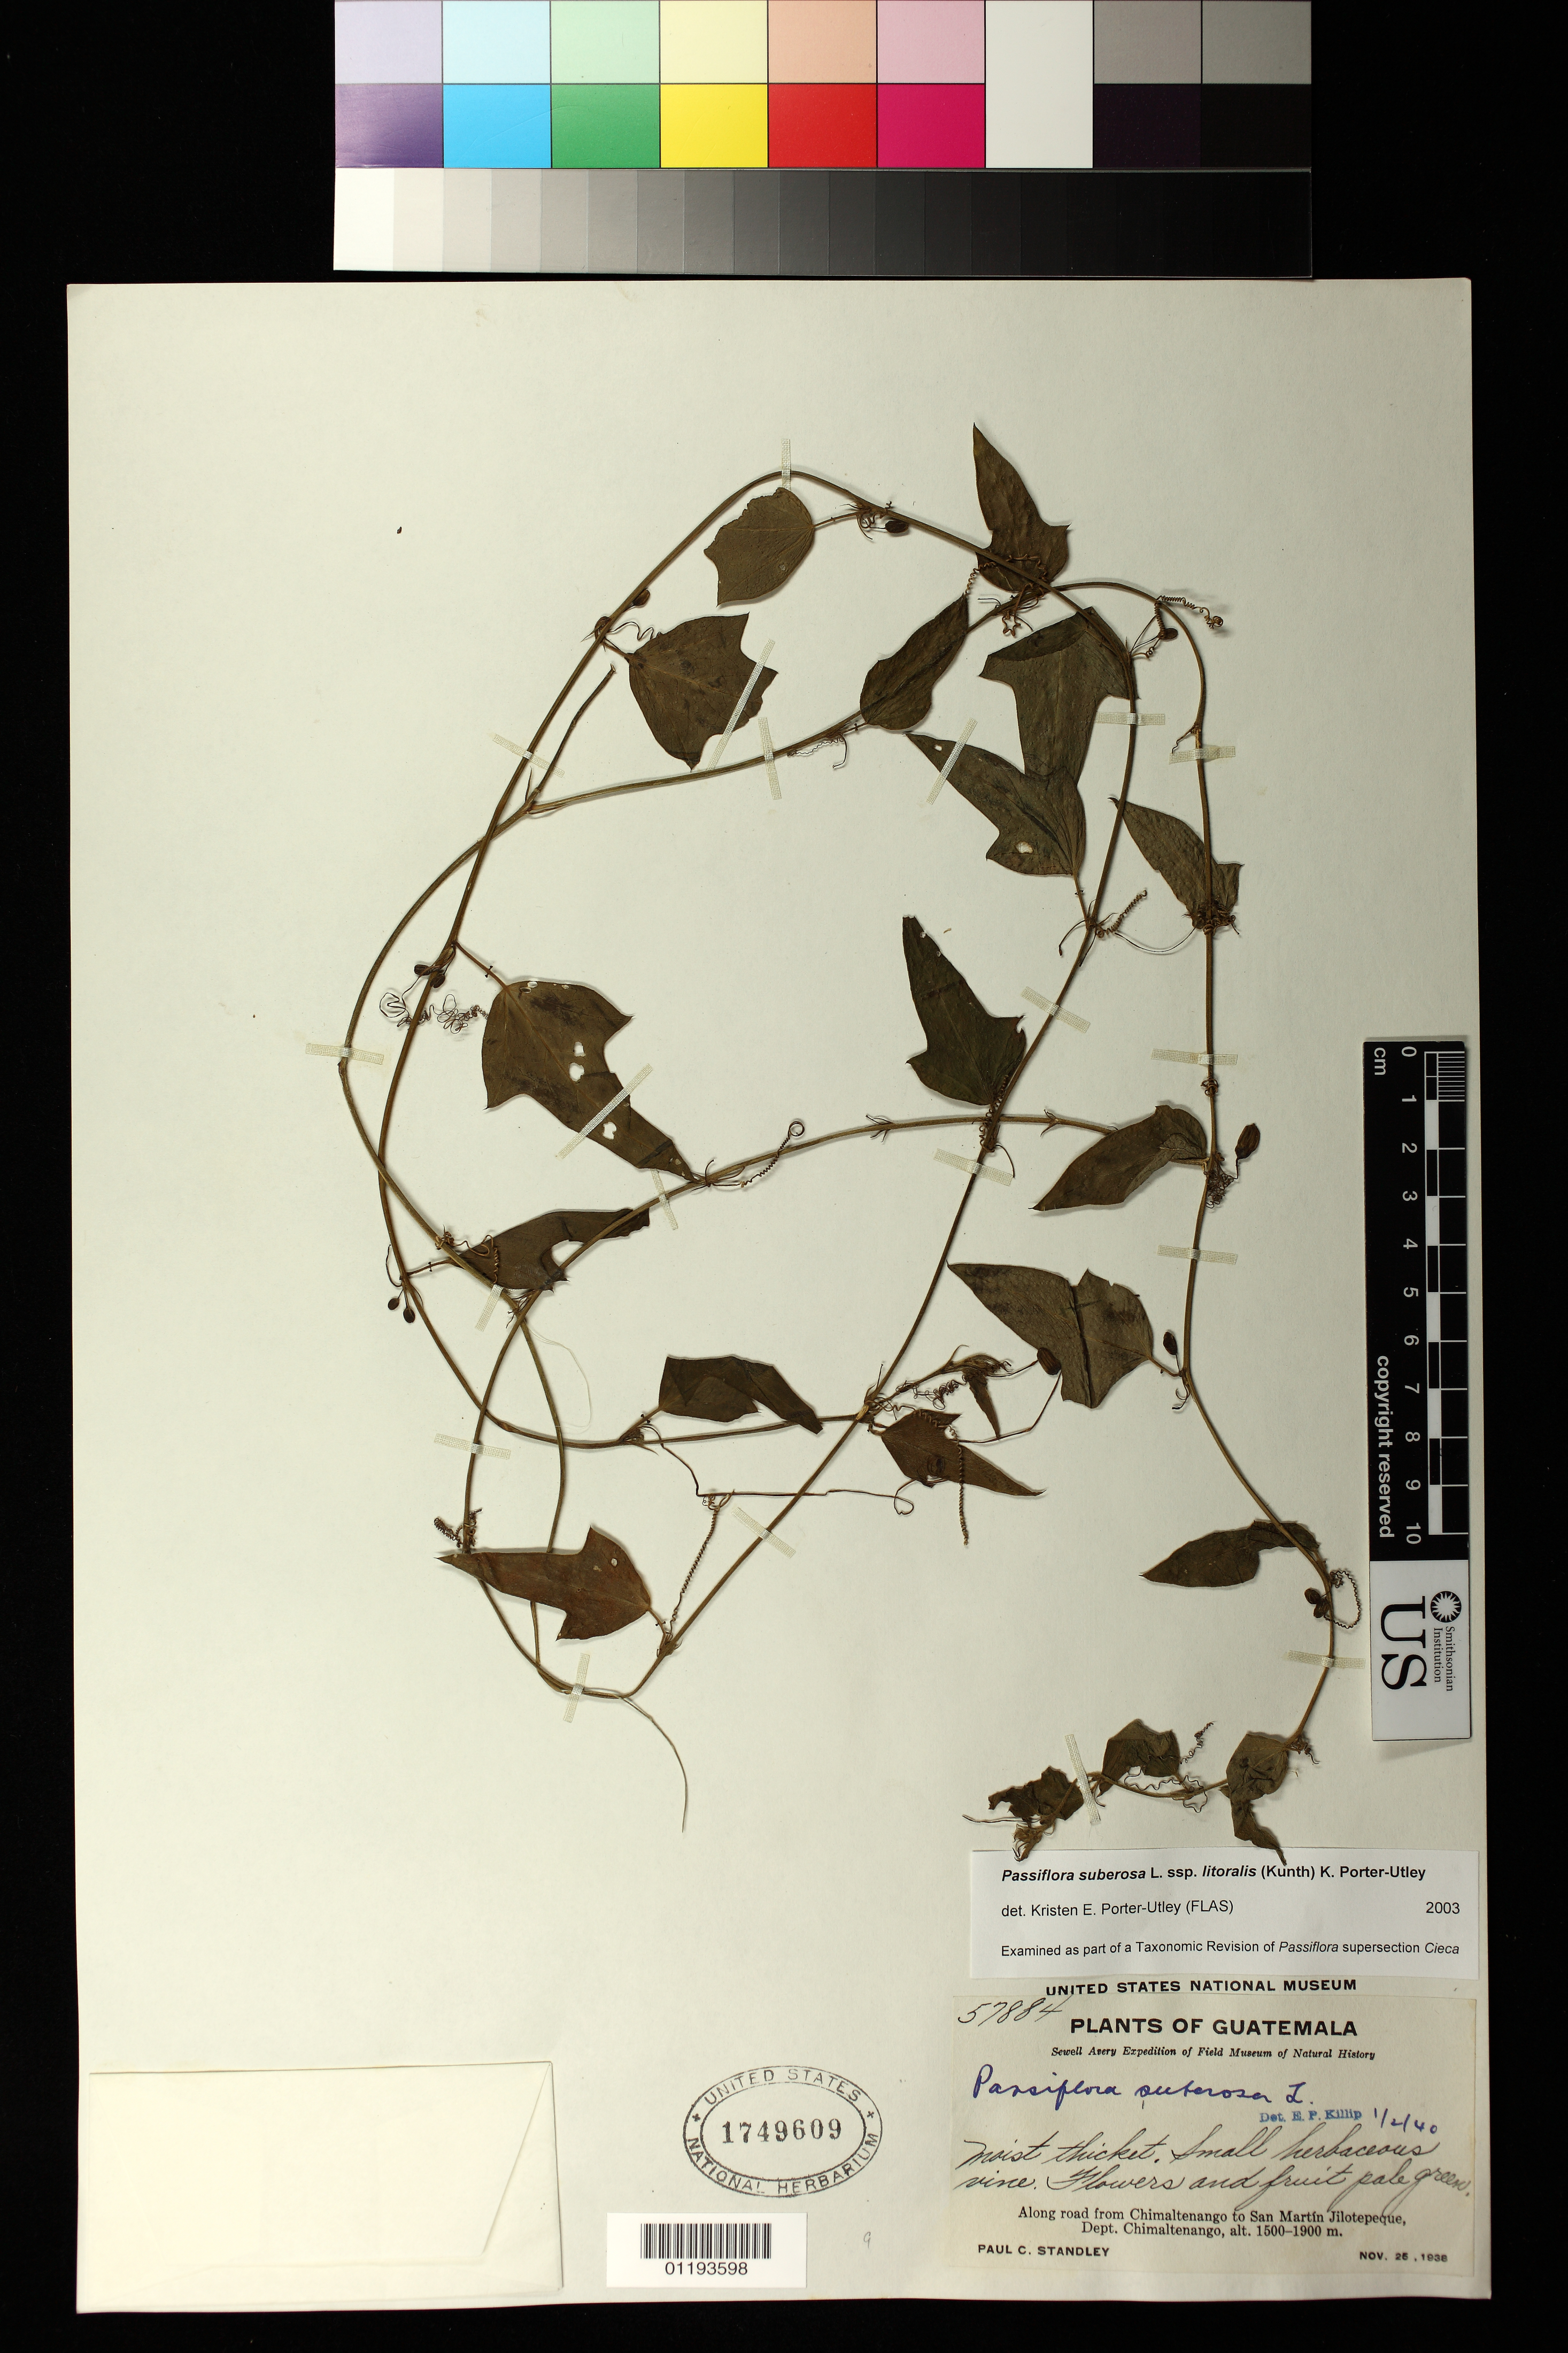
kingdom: Plantae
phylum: Tracheophyta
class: Magnoliopsida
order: Malpighiales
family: Passifloraceae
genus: Passiflora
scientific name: Passiflora suberosa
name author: L.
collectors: P. C. Standley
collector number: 57884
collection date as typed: Nov 26 1938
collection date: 1938-11-26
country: Guatemala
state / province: Chimaltenango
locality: Along road from Chimaltenango to San Martin Jilotepeque.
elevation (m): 1500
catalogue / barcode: US 1749609